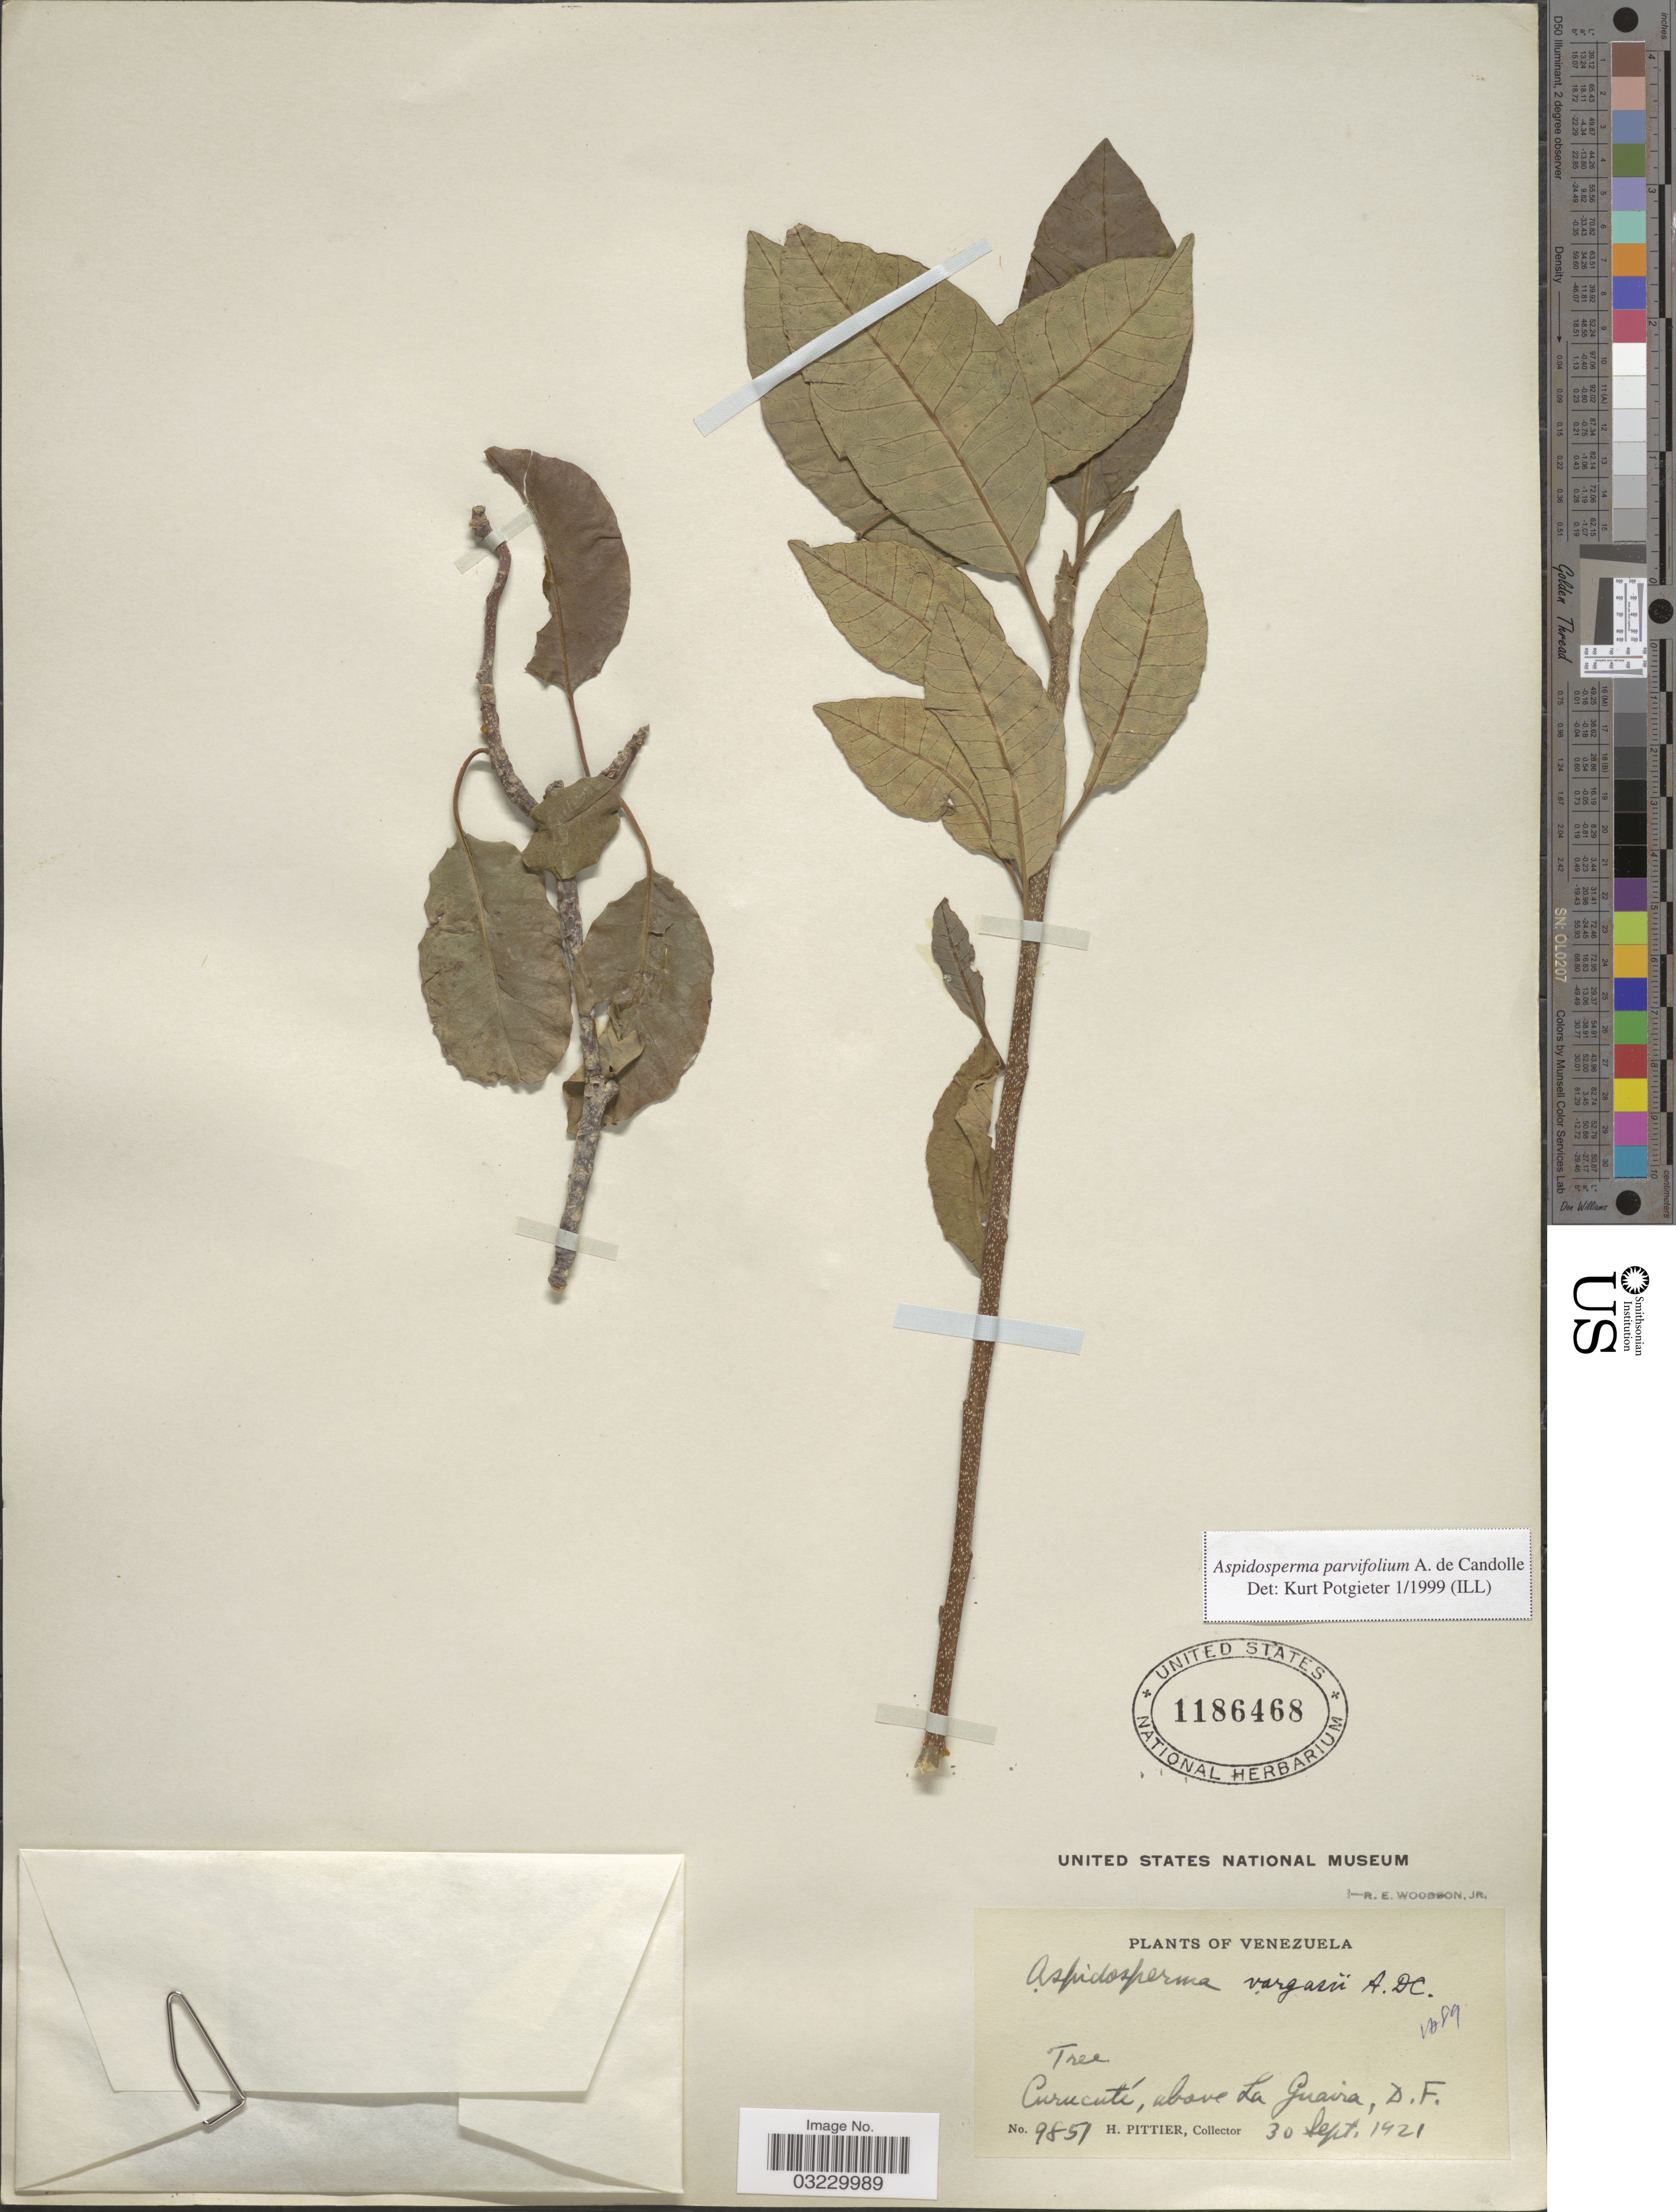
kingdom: Plantae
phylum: Tracheophyta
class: Magnoliopsida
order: Gentianales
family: Apocynaceae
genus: Aspidosperma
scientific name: Aspidosperma parvifolium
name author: A. DC.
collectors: H. F. Pittier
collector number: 9851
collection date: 1921-09-30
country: Venezuela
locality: Curucutí, above La Guaira, D. F.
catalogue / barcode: US 1186468